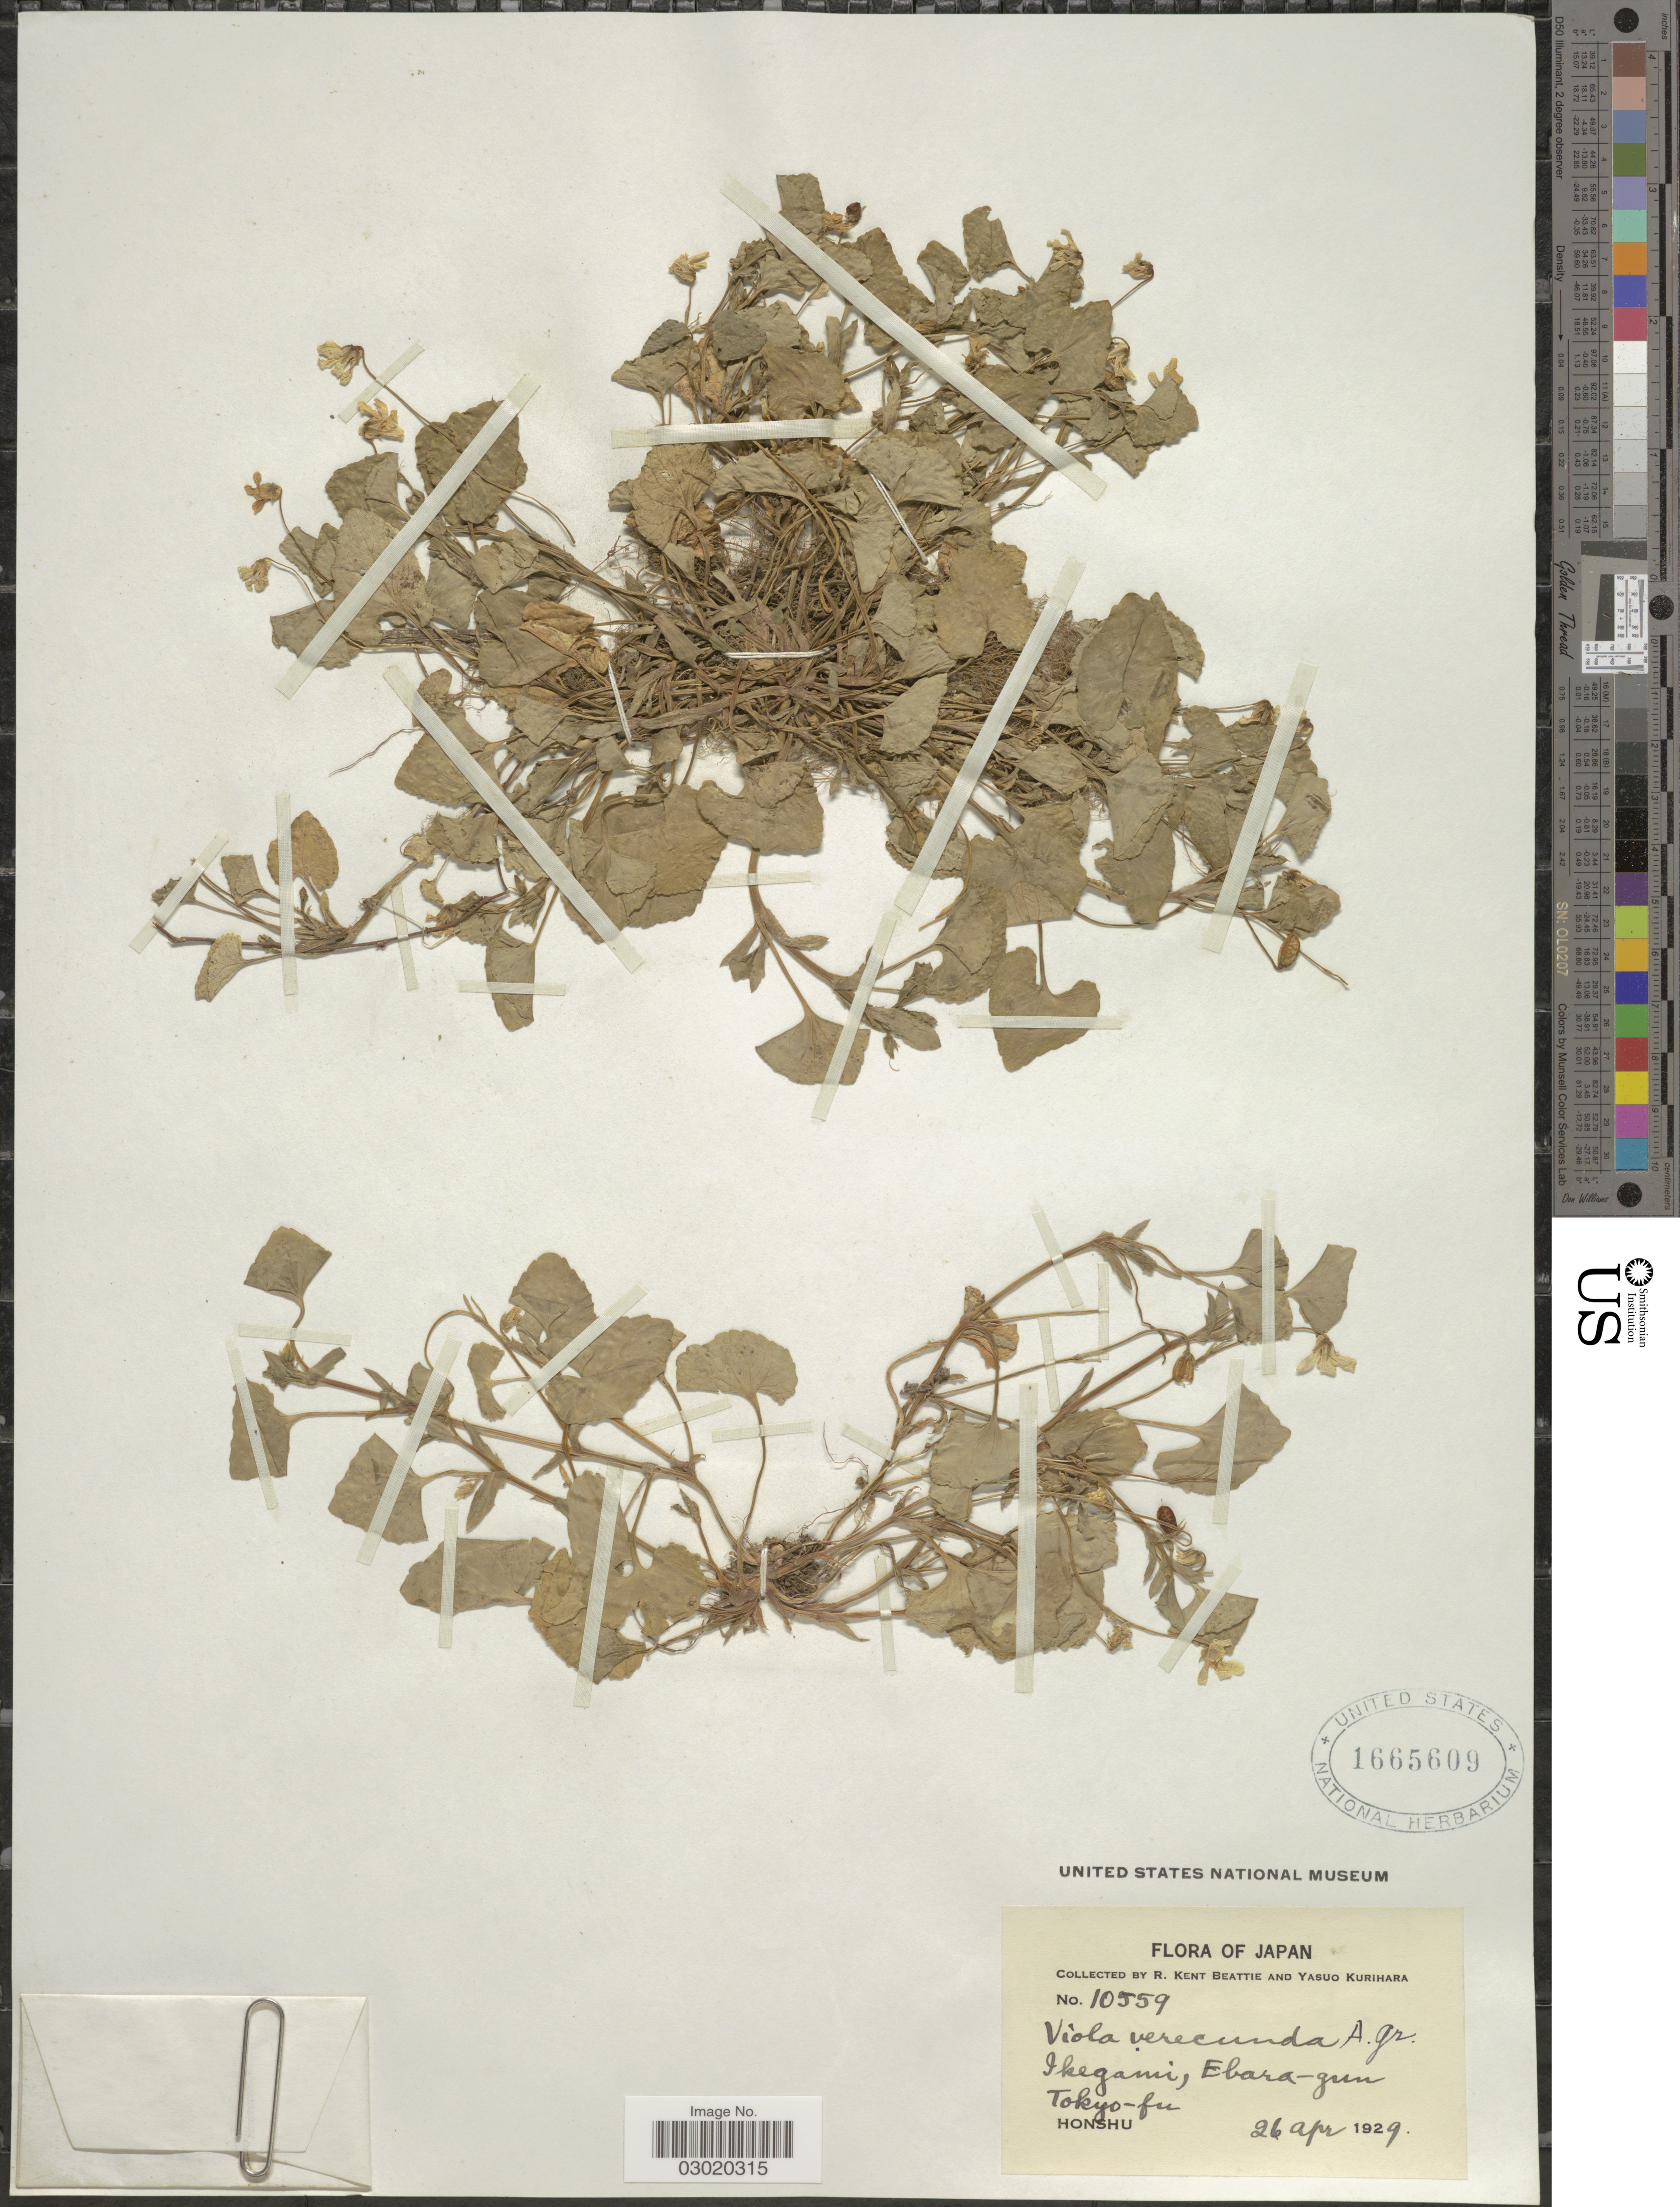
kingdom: Plantae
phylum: Tracheophyta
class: Magnoliopsida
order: Malpighiales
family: Violaceae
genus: Viola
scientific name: Viola verecunda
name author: A. Gray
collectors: R. K. Beattie & Y. Kurihara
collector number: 10559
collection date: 1929-04-26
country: Japan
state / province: Tokyo, Federal City of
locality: Ikegami, Ebara-gun, Tokyo-fu. Honshu.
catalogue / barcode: US 1665609